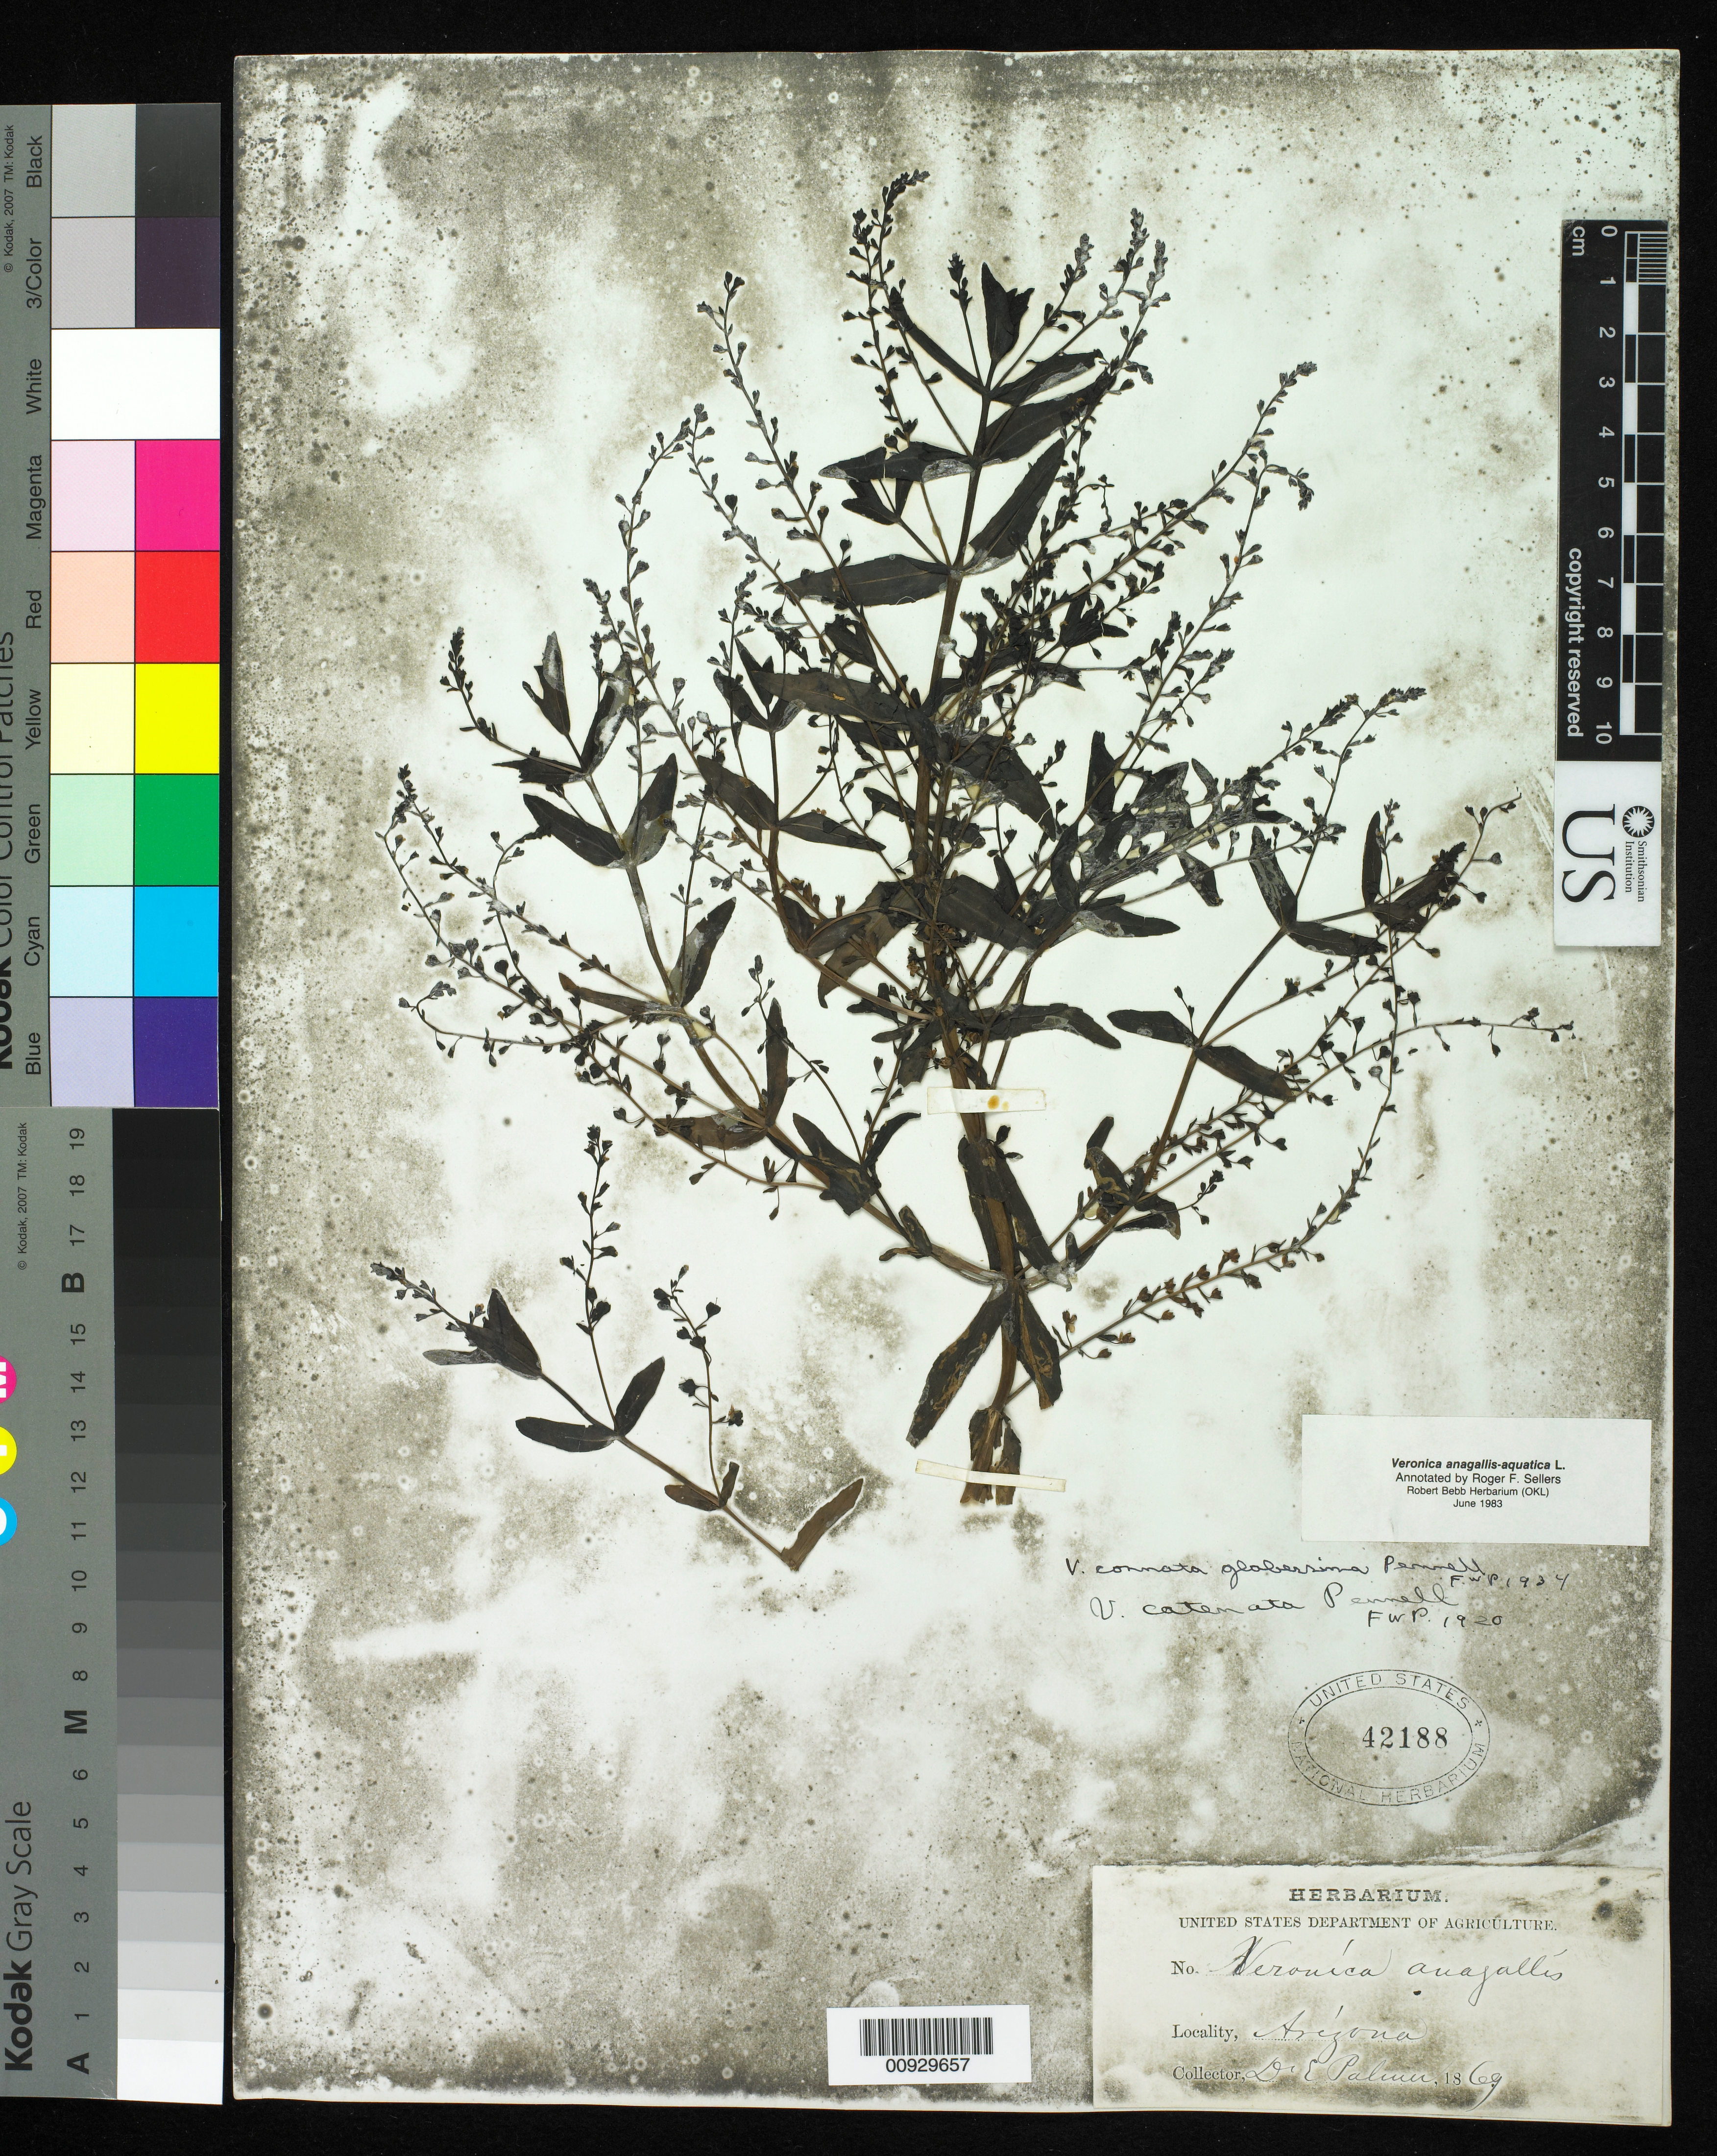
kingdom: Plantae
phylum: Tracheophyta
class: Magnoliopsida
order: Lamiales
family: Plantaginaceae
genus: Veronica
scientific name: Veronica anagallis-aquatica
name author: L.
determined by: Sellers, R. F.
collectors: E. Palmer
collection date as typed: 1867 or -- --- 1869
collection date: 1867/1869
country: United States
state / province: Arizona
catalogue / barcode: US 42188